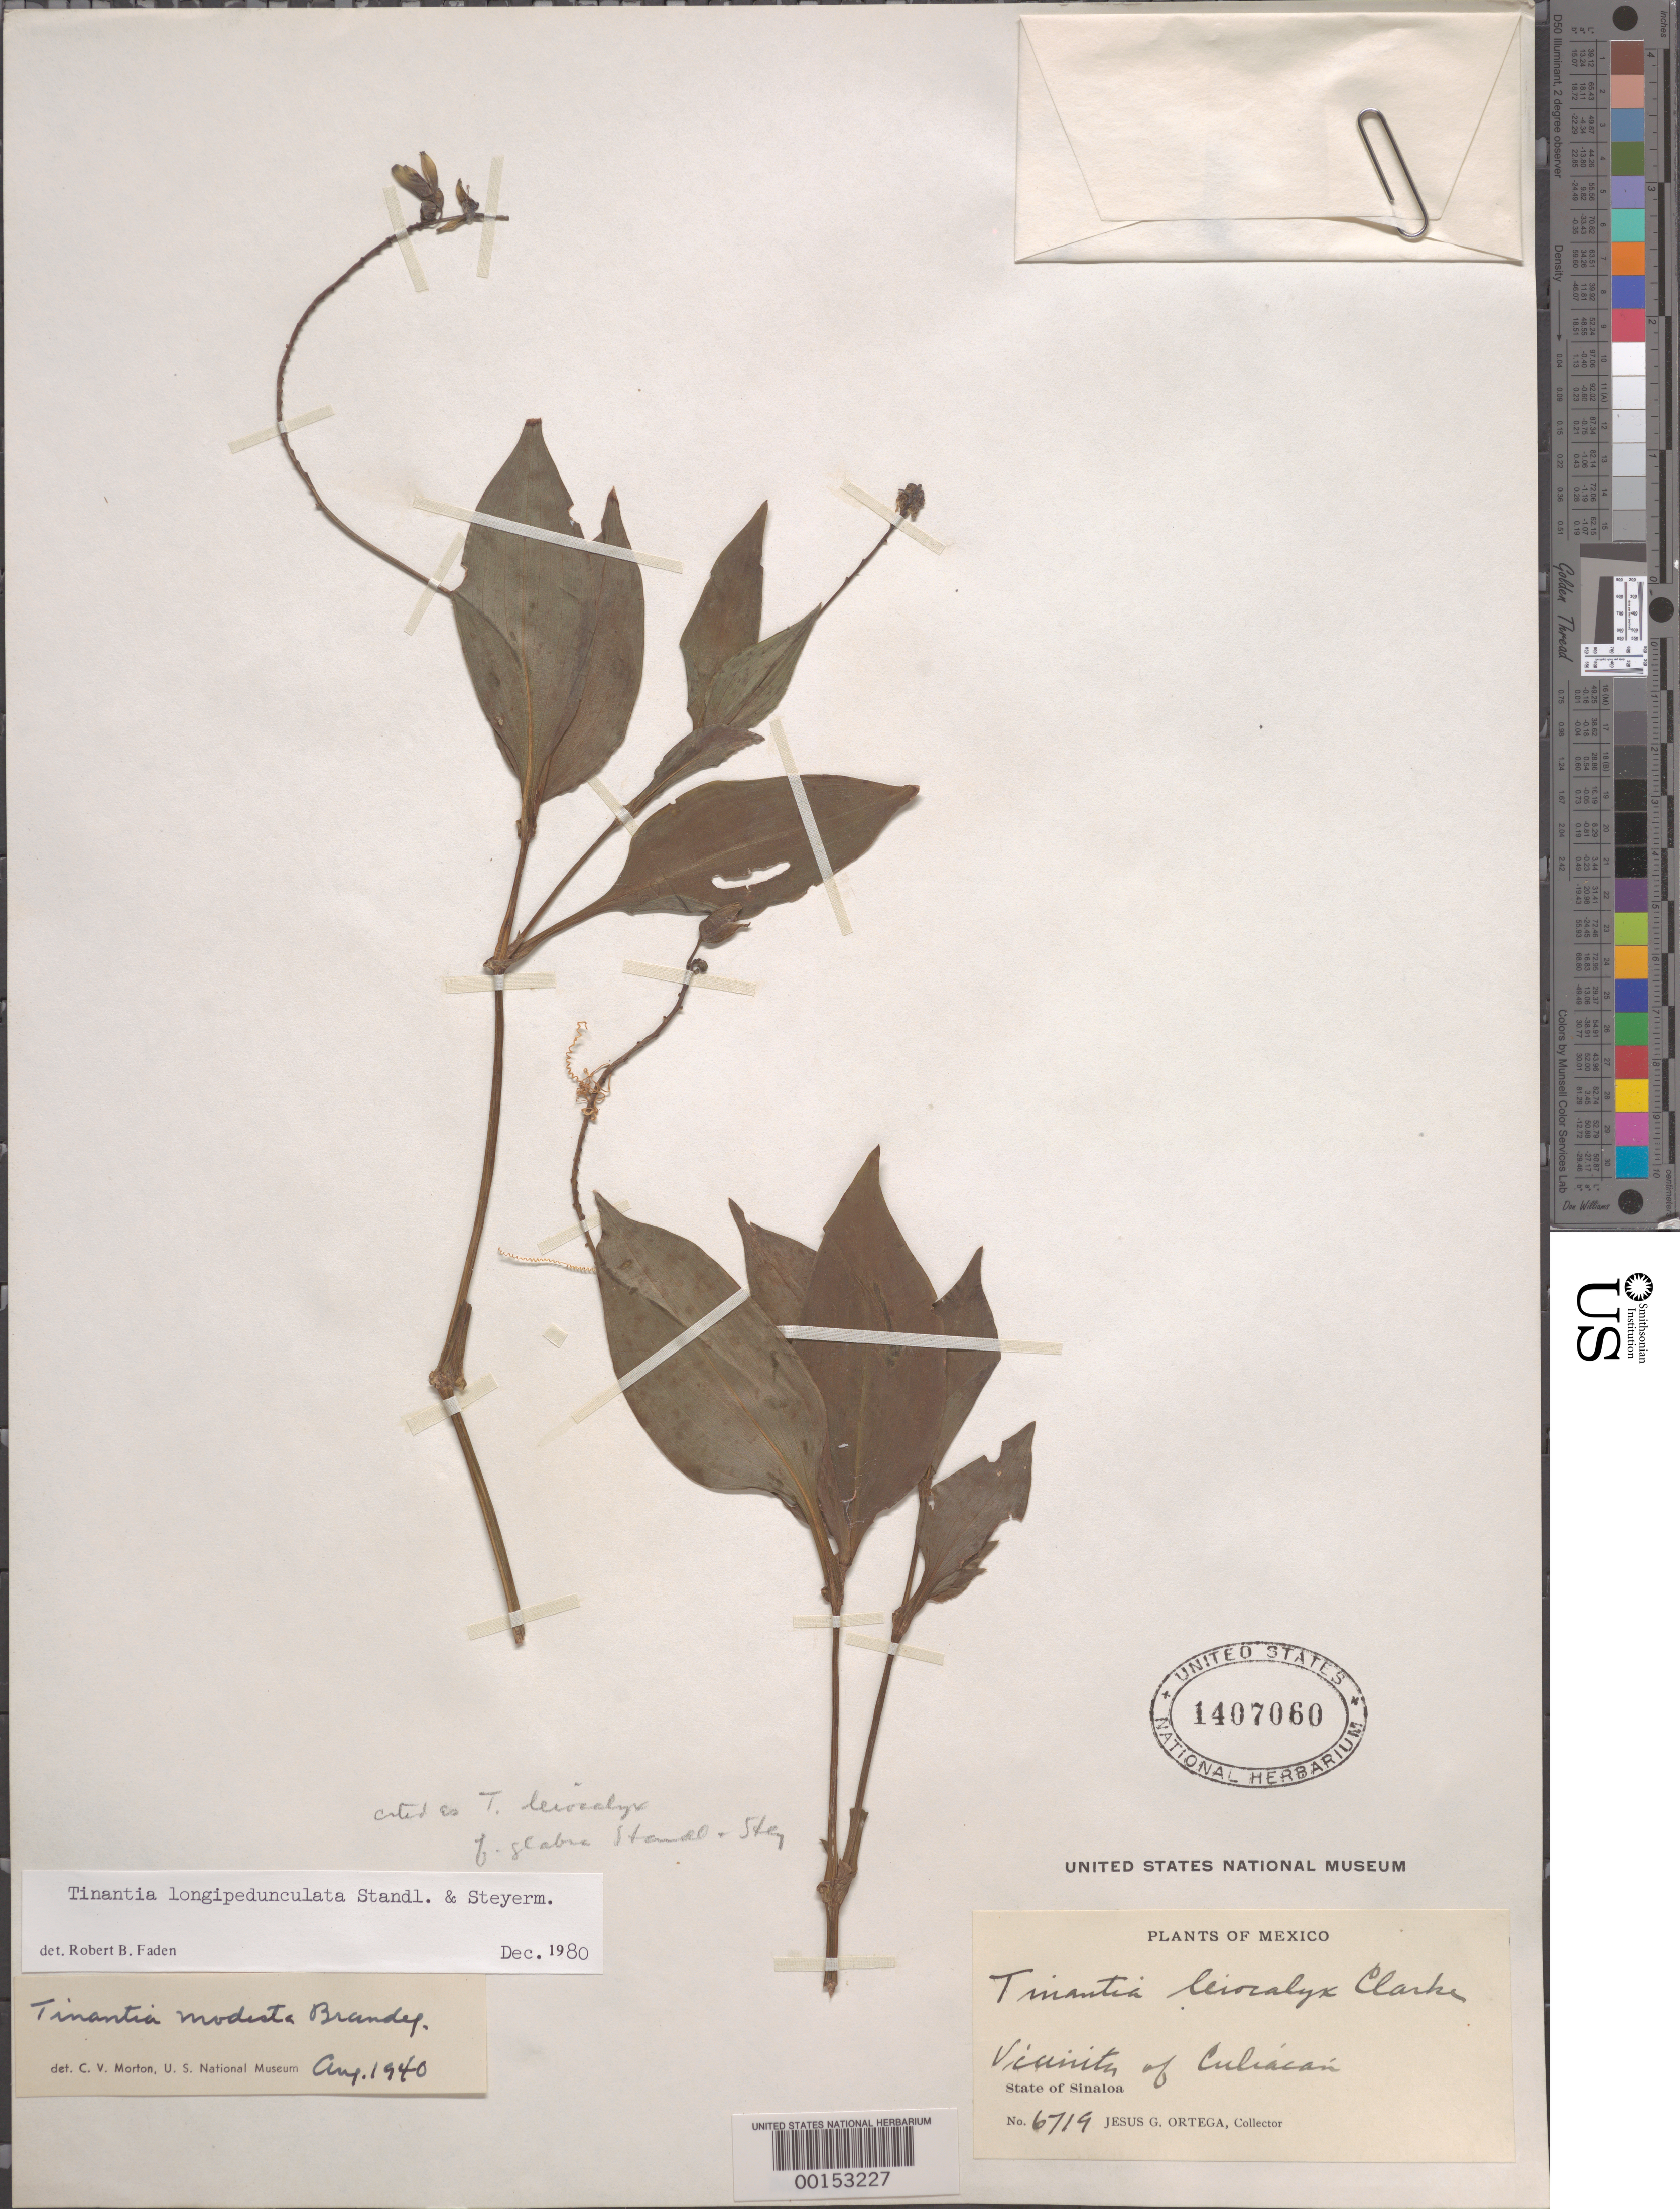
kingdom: Plantae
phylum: Tracheophyta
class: Liliopsida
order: Commelinales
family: Commelinaceae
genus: Tinantia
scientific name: Tinantia longipedunculata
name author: Standl. & Steyerm.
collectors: J. Ortega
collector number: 6719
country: Mexico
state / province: Sinaloa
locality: Culiacan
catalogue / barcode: US 1407060